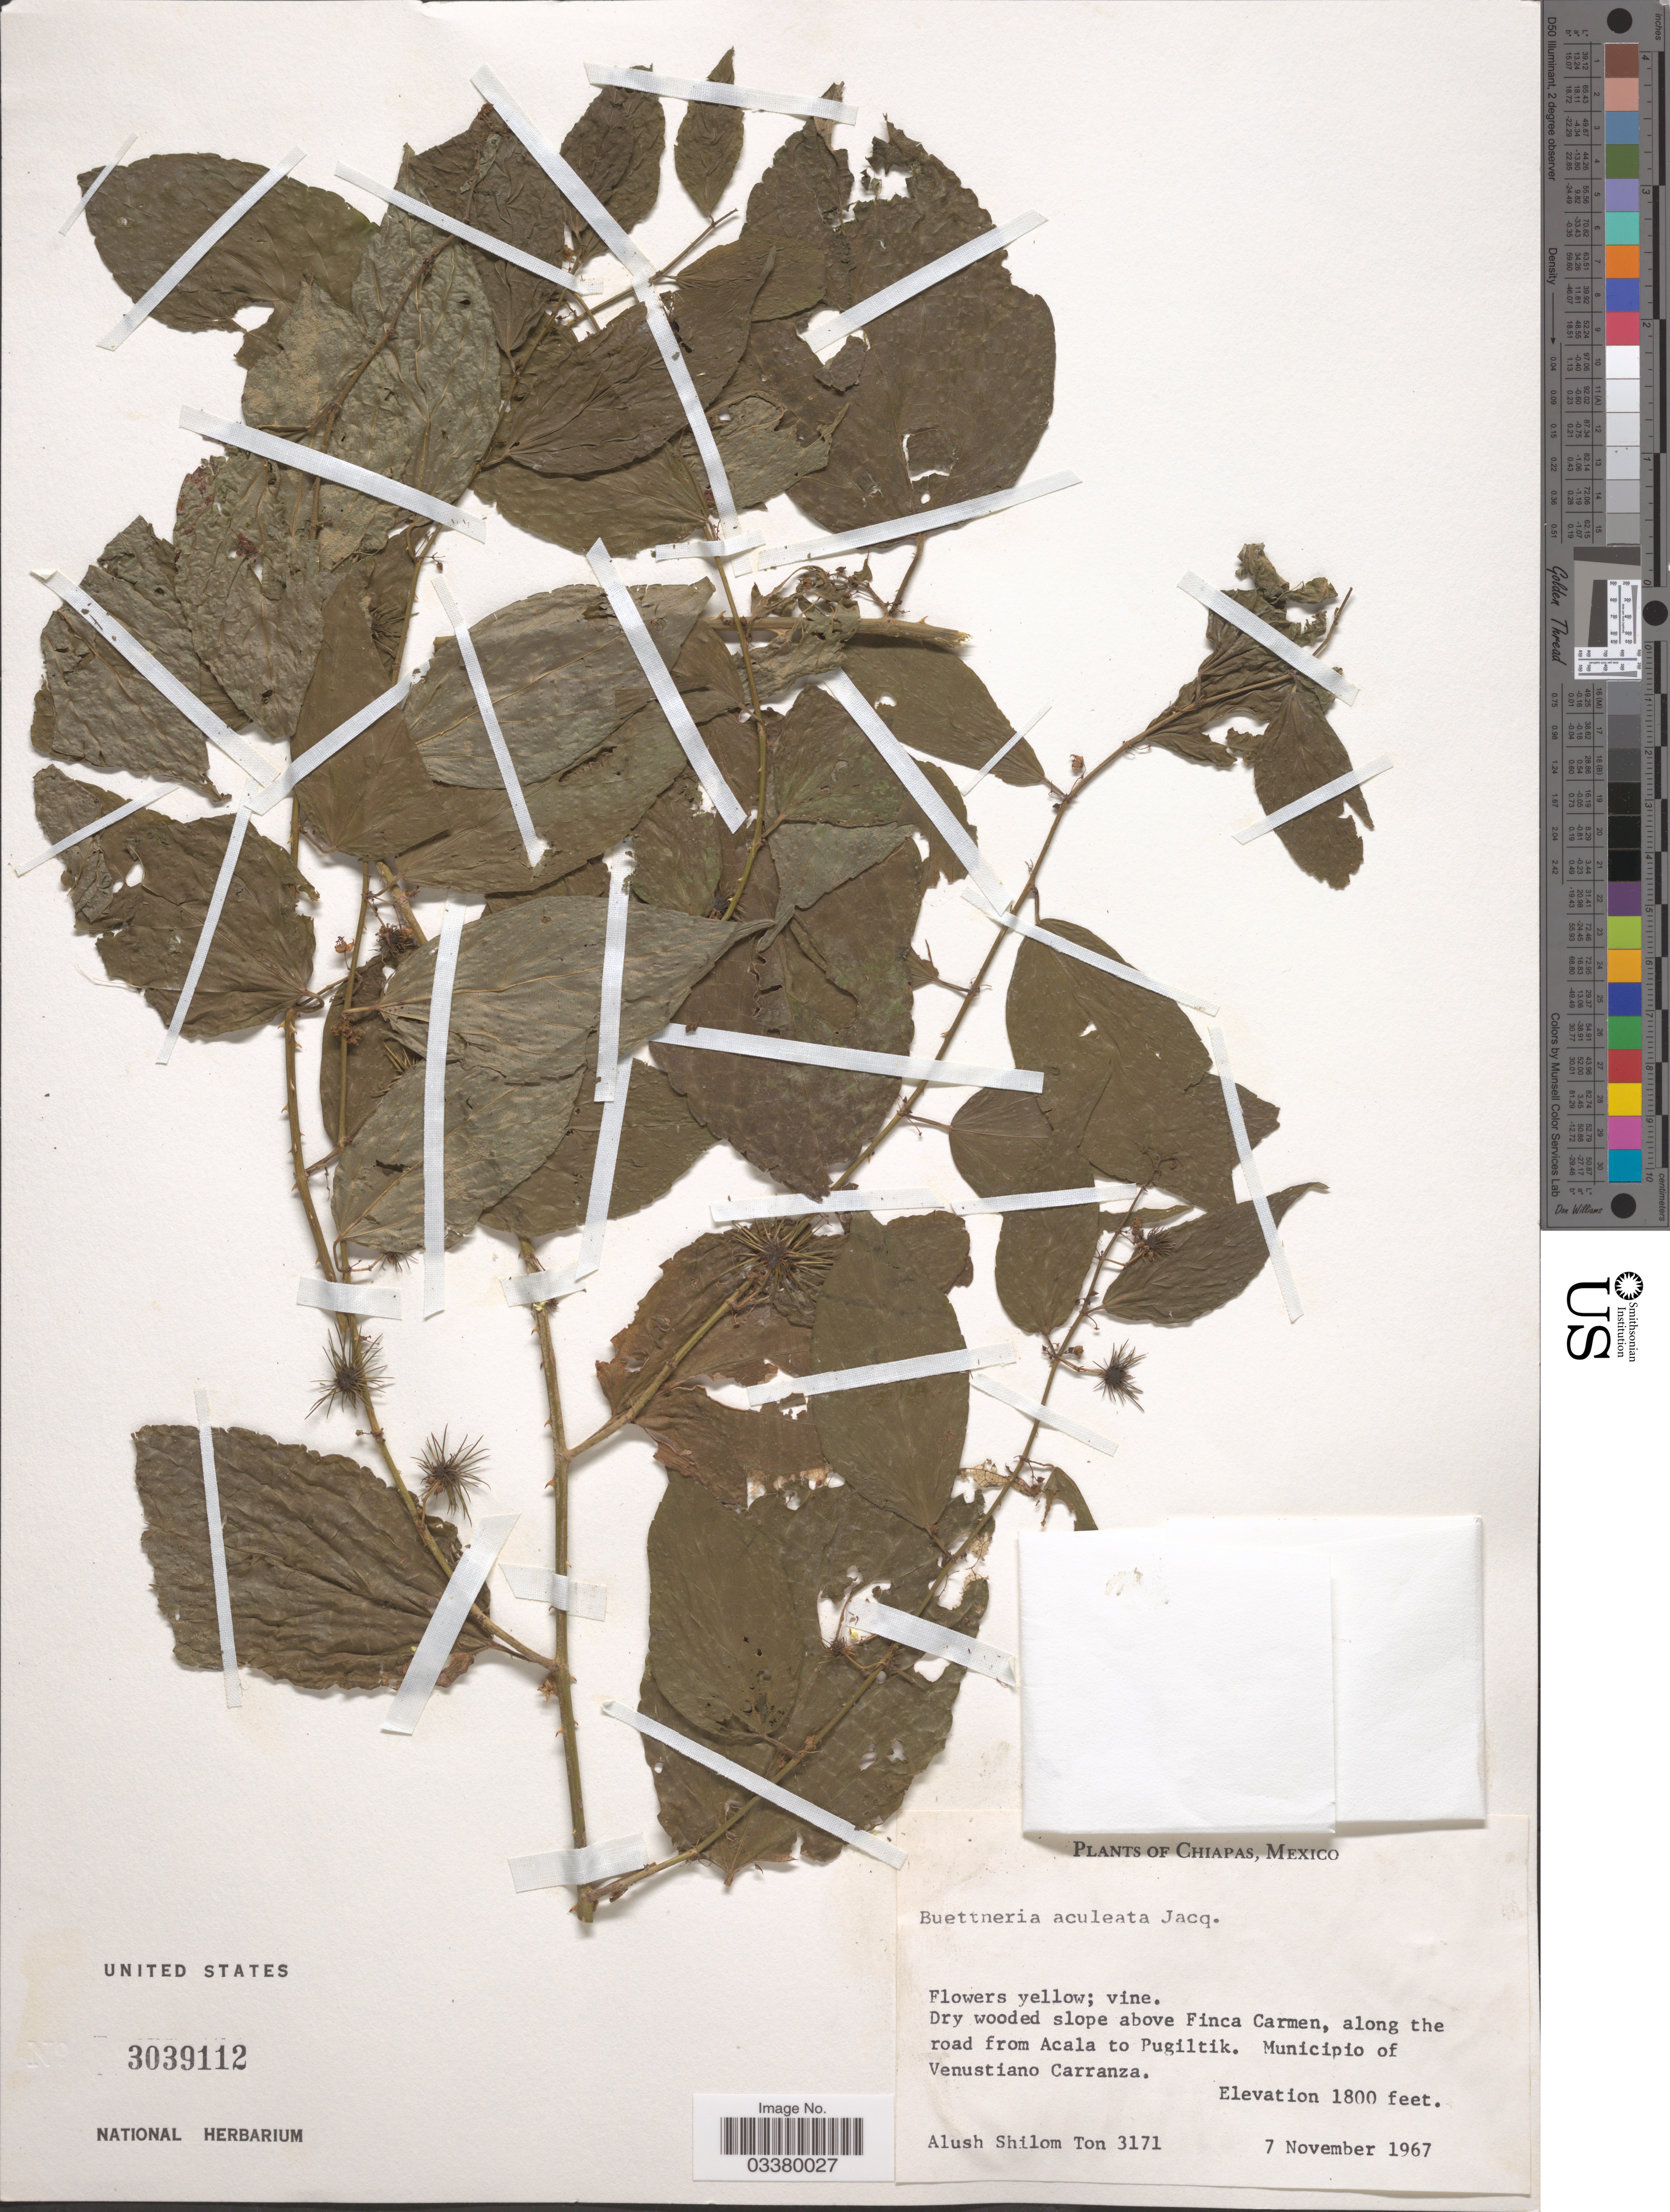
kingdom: Plantae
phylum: Tracheophyta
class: Magnoliopsida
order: Malvales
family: Malvaceae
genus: Byttneria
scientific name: Byttneria aculeata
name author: (Jacq.) Jacq.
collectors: A. Ton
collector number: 3171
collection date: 1967-11-07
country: Mexico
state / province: Chiapas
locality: Dry wooded slope above finca Carmen, along the road from Acala to Pugiltik. Municipio of Venustiano Carranza.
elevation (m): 549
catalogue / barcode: US 3039112